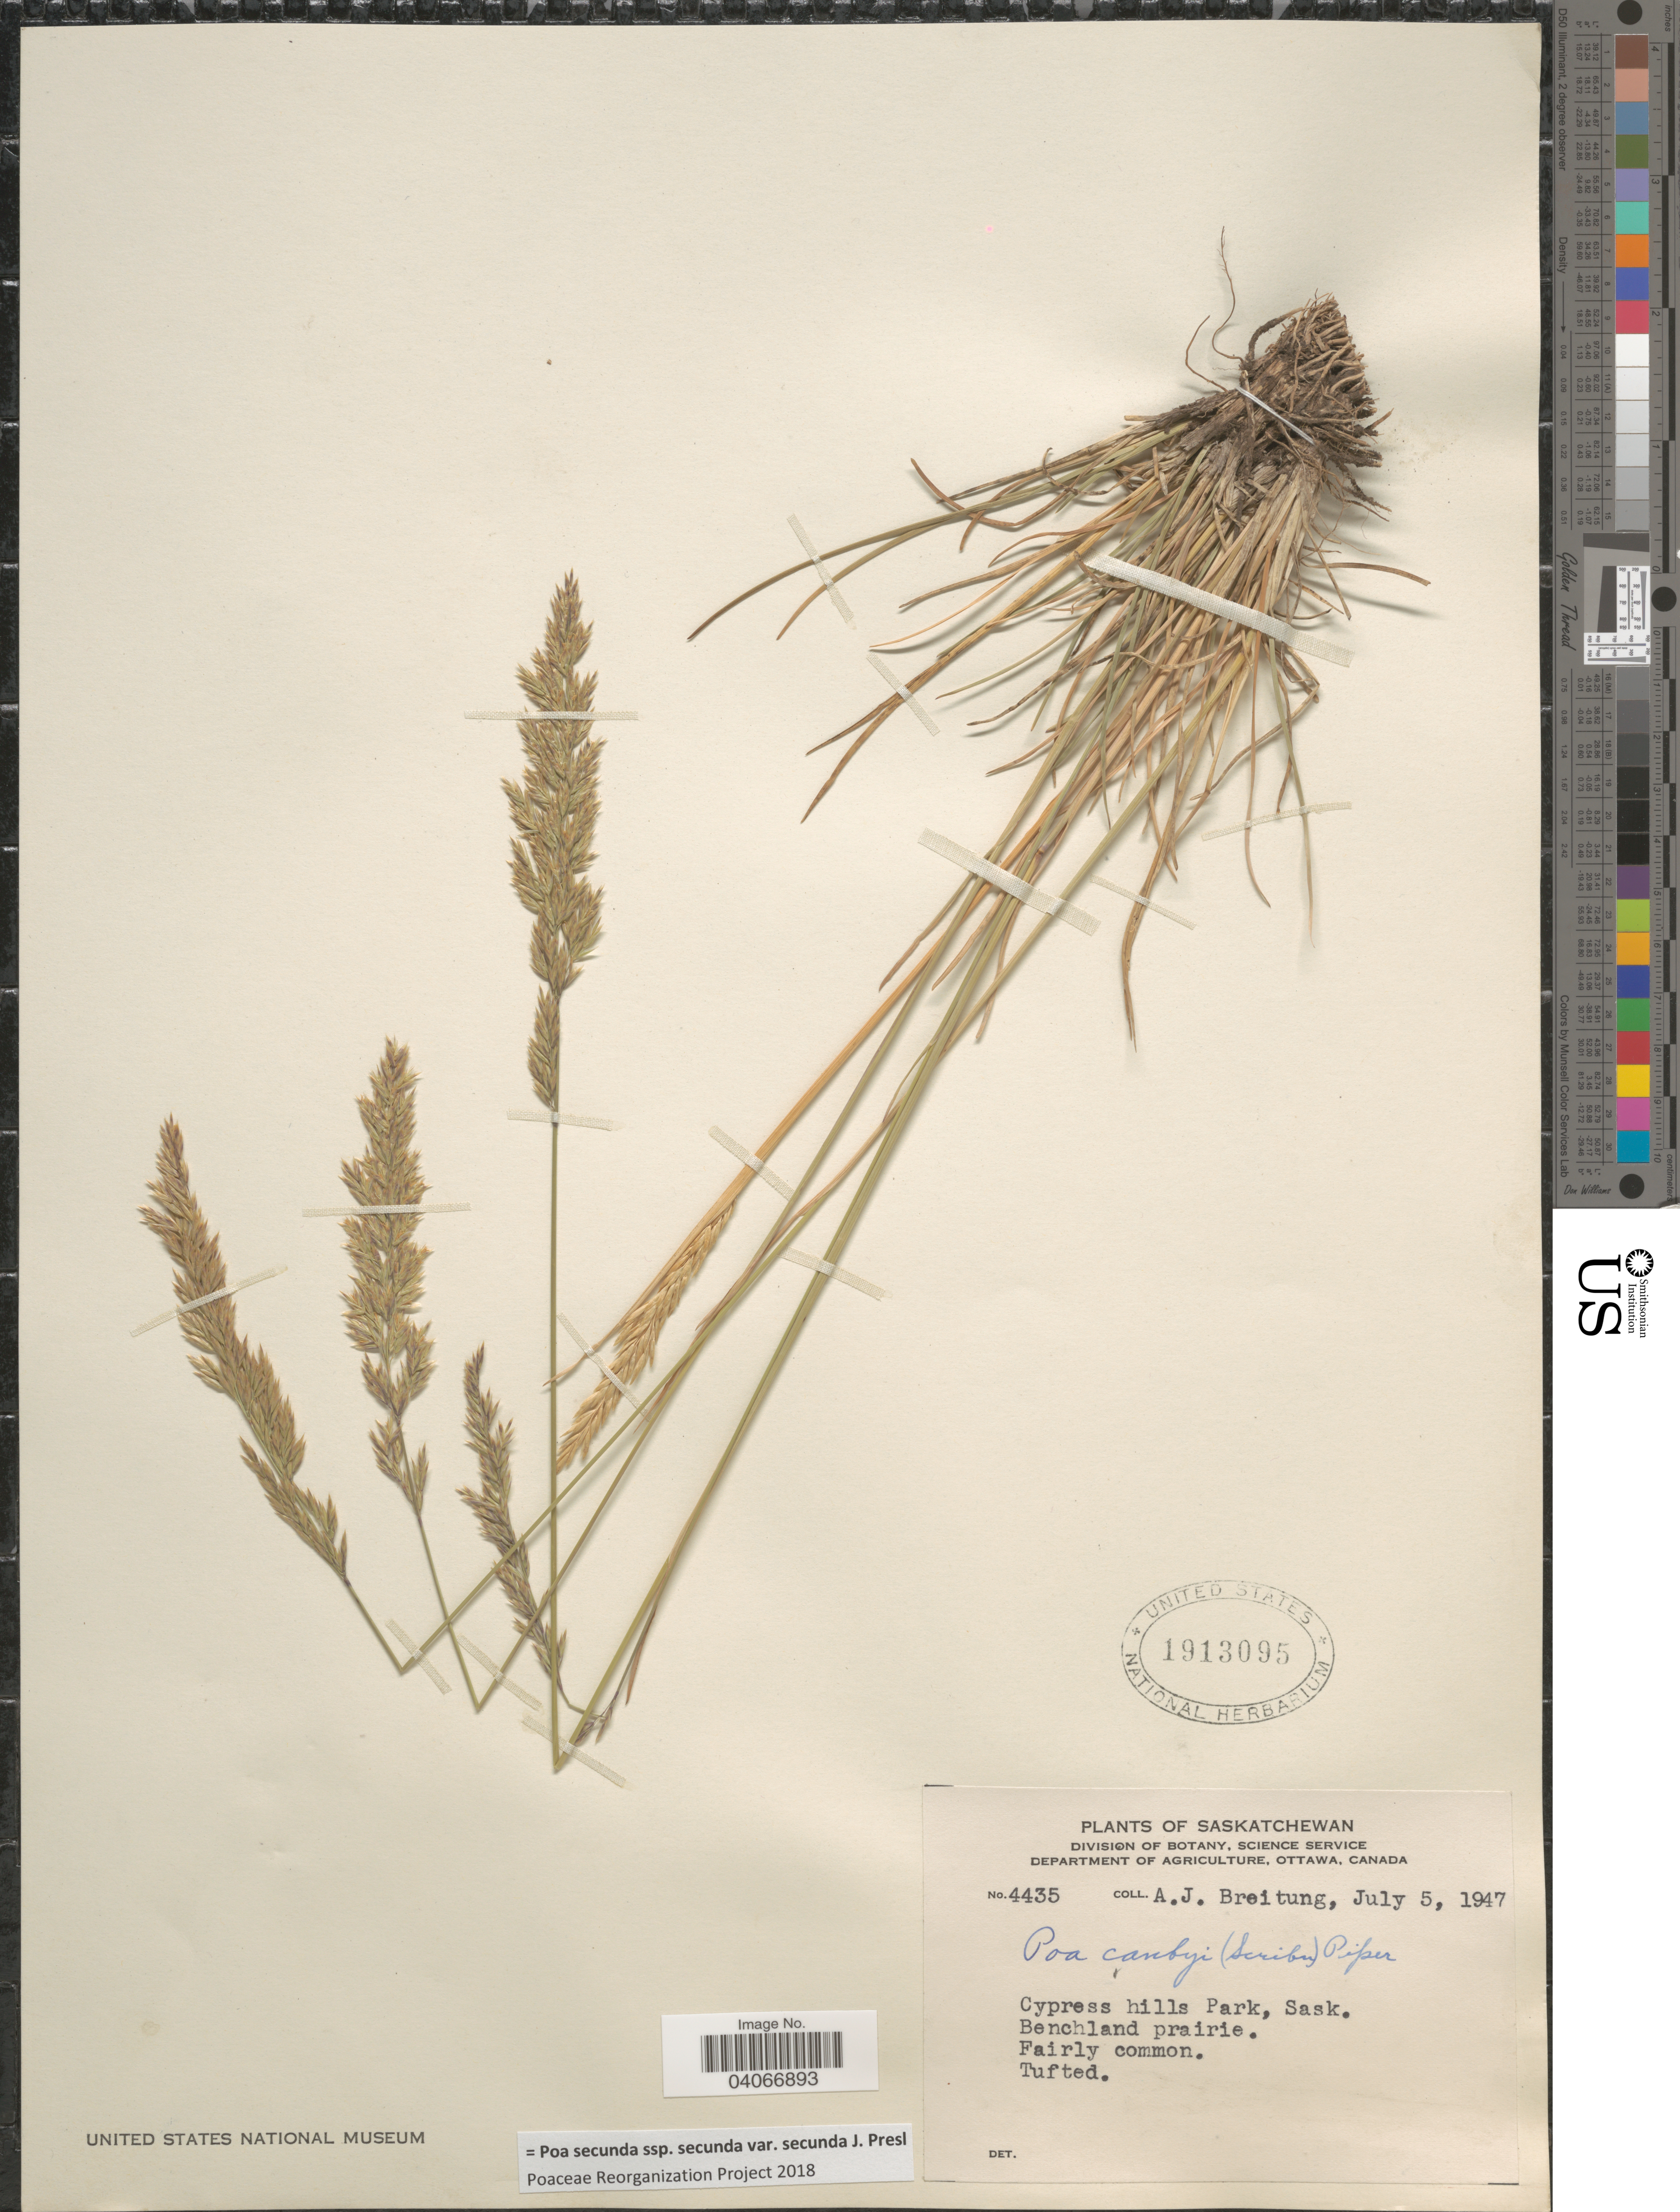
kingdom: Plantae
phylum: Tracheophyta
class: Liliopsida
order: Poales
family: Poaceae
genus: Poa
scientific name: Poa secunda subsp. secunda var. secunda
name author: J. Presl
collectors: A. Breitung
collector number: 4435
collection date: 1947-07-05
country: Canada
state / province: Saskatchewan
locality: Cypress hills Park, Sask. Benchland prairie. Fairly common. Tufted.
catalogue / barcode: US 1913095